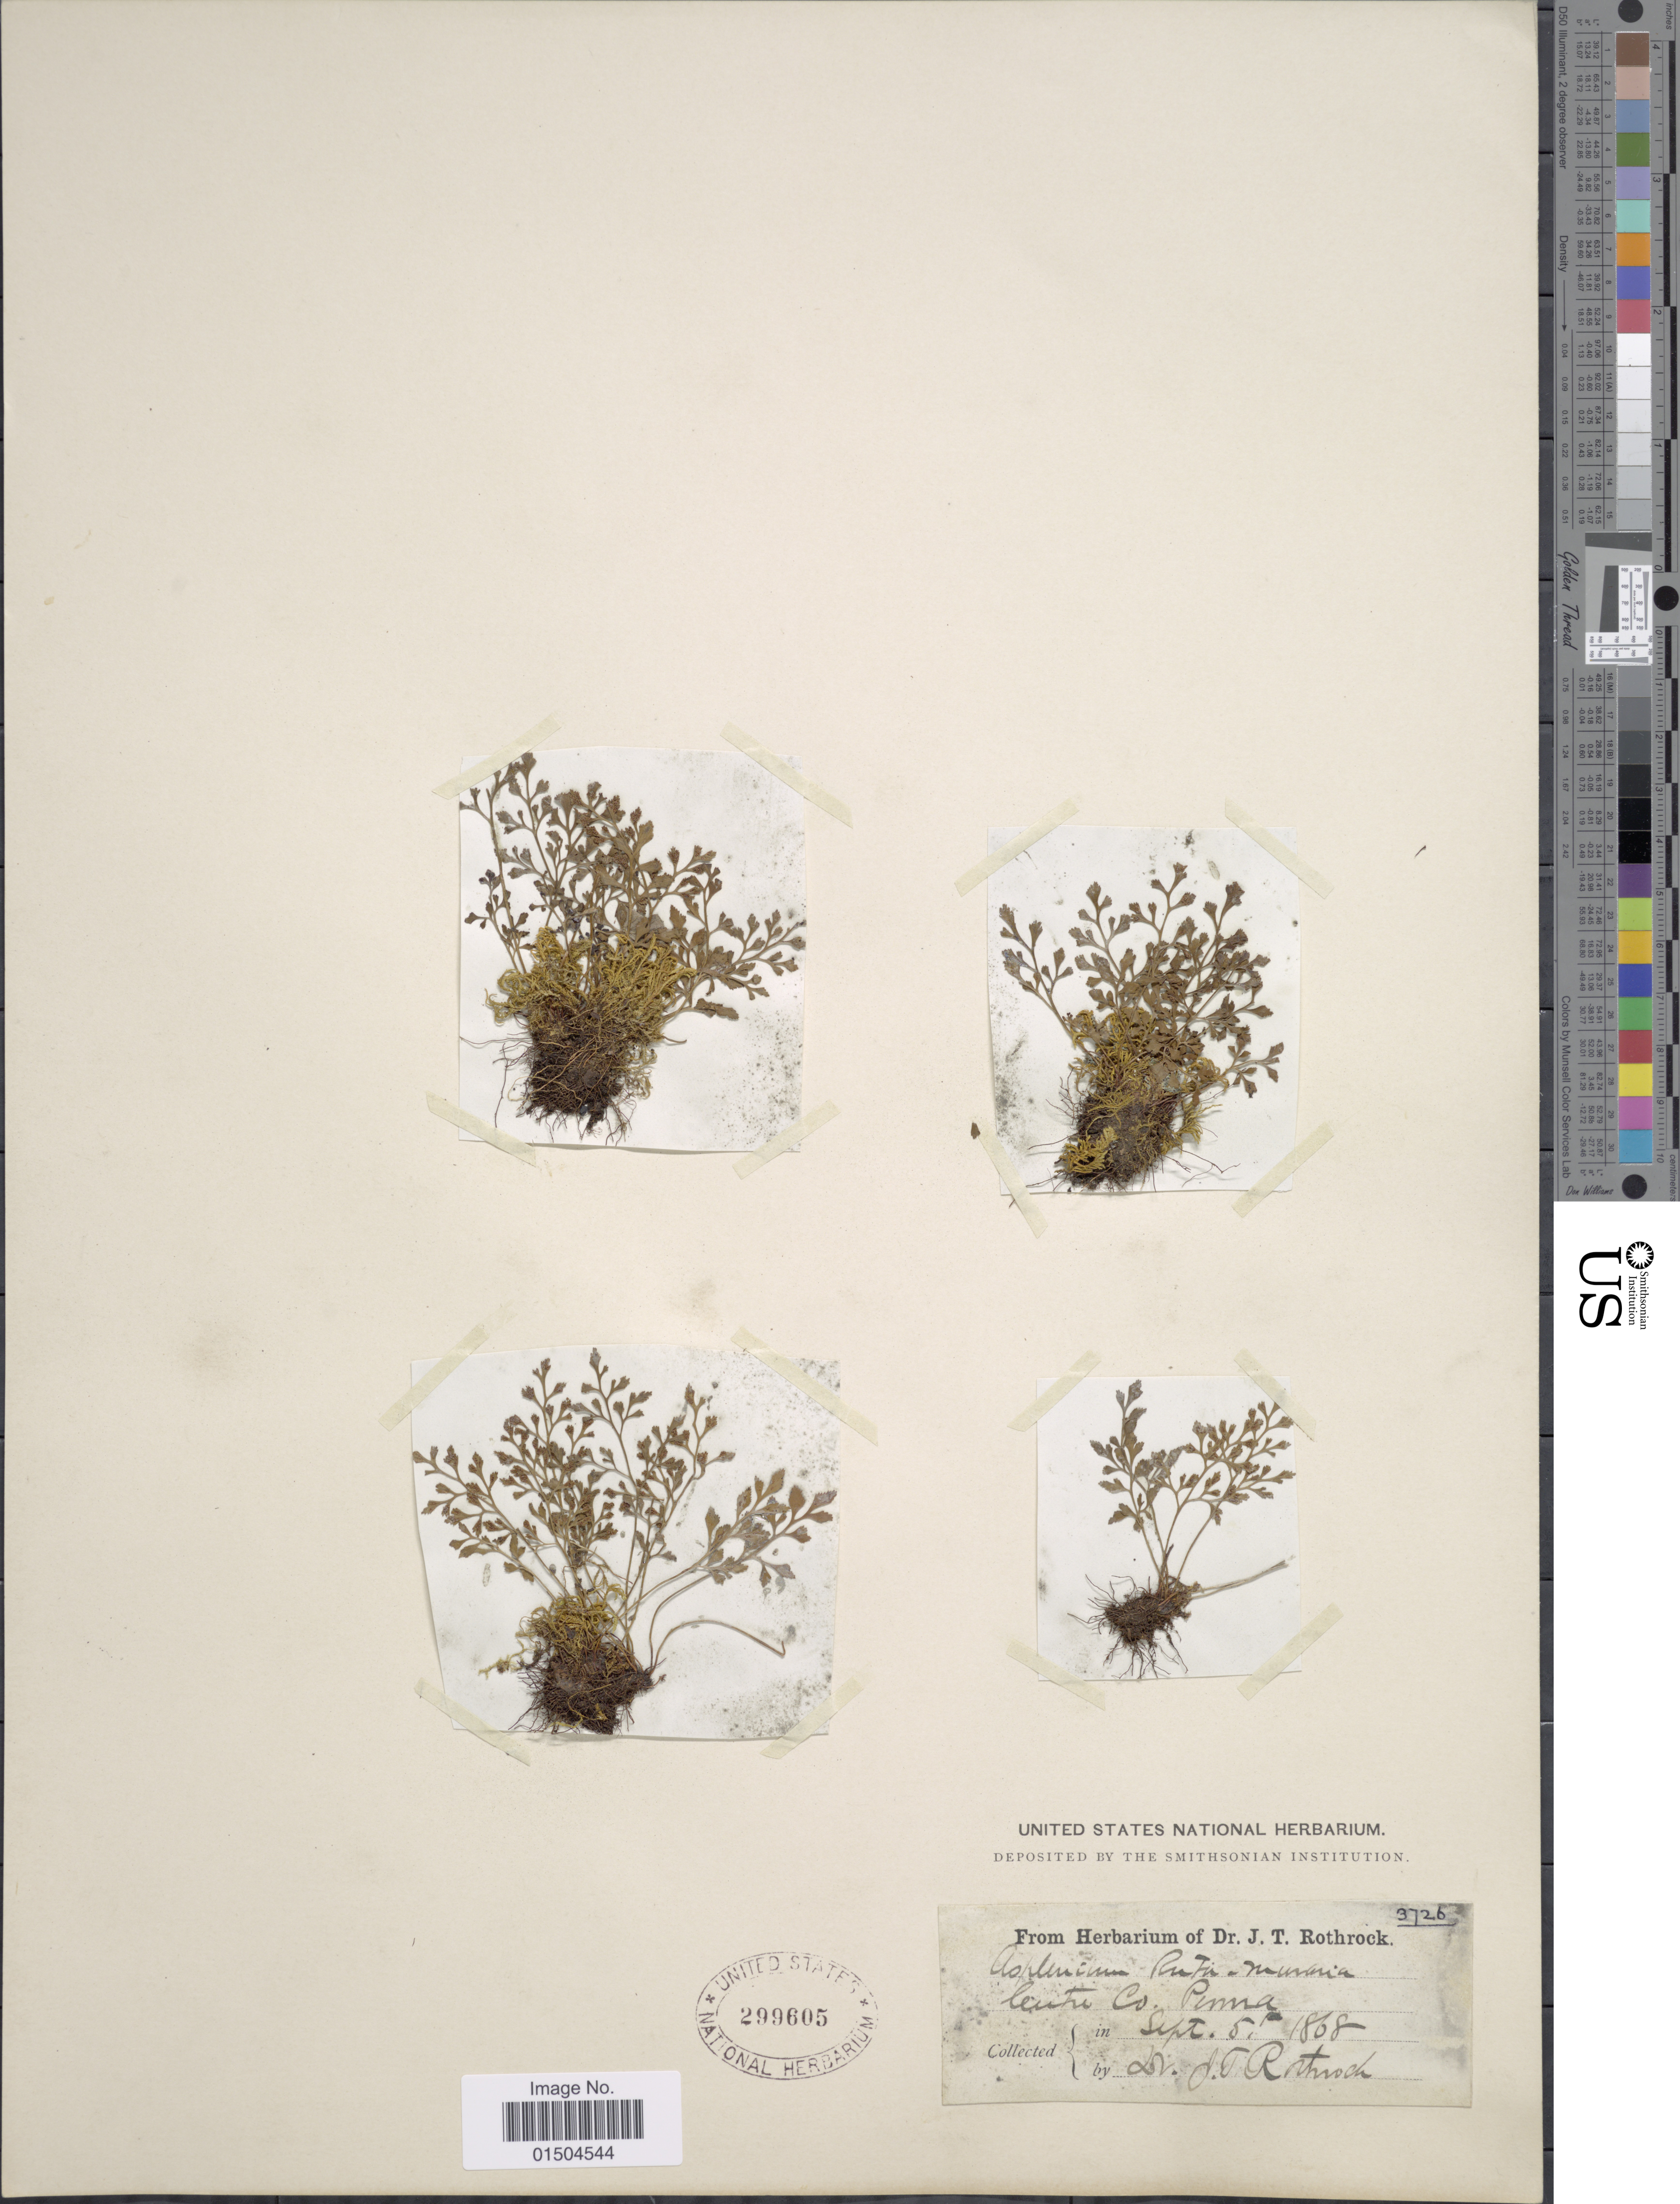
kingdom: Plantae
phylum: Tracheophyta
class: Polypodiopsida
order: Polypodiales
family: Aspleniaceae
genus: Asplenium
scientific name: Asplenium ruta-muraria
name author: L.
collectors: J. T. Rothrock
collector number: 3726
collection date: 1868-09-05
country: United States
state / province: Pennsylvania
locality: Centre Co.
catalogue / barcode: US 299605